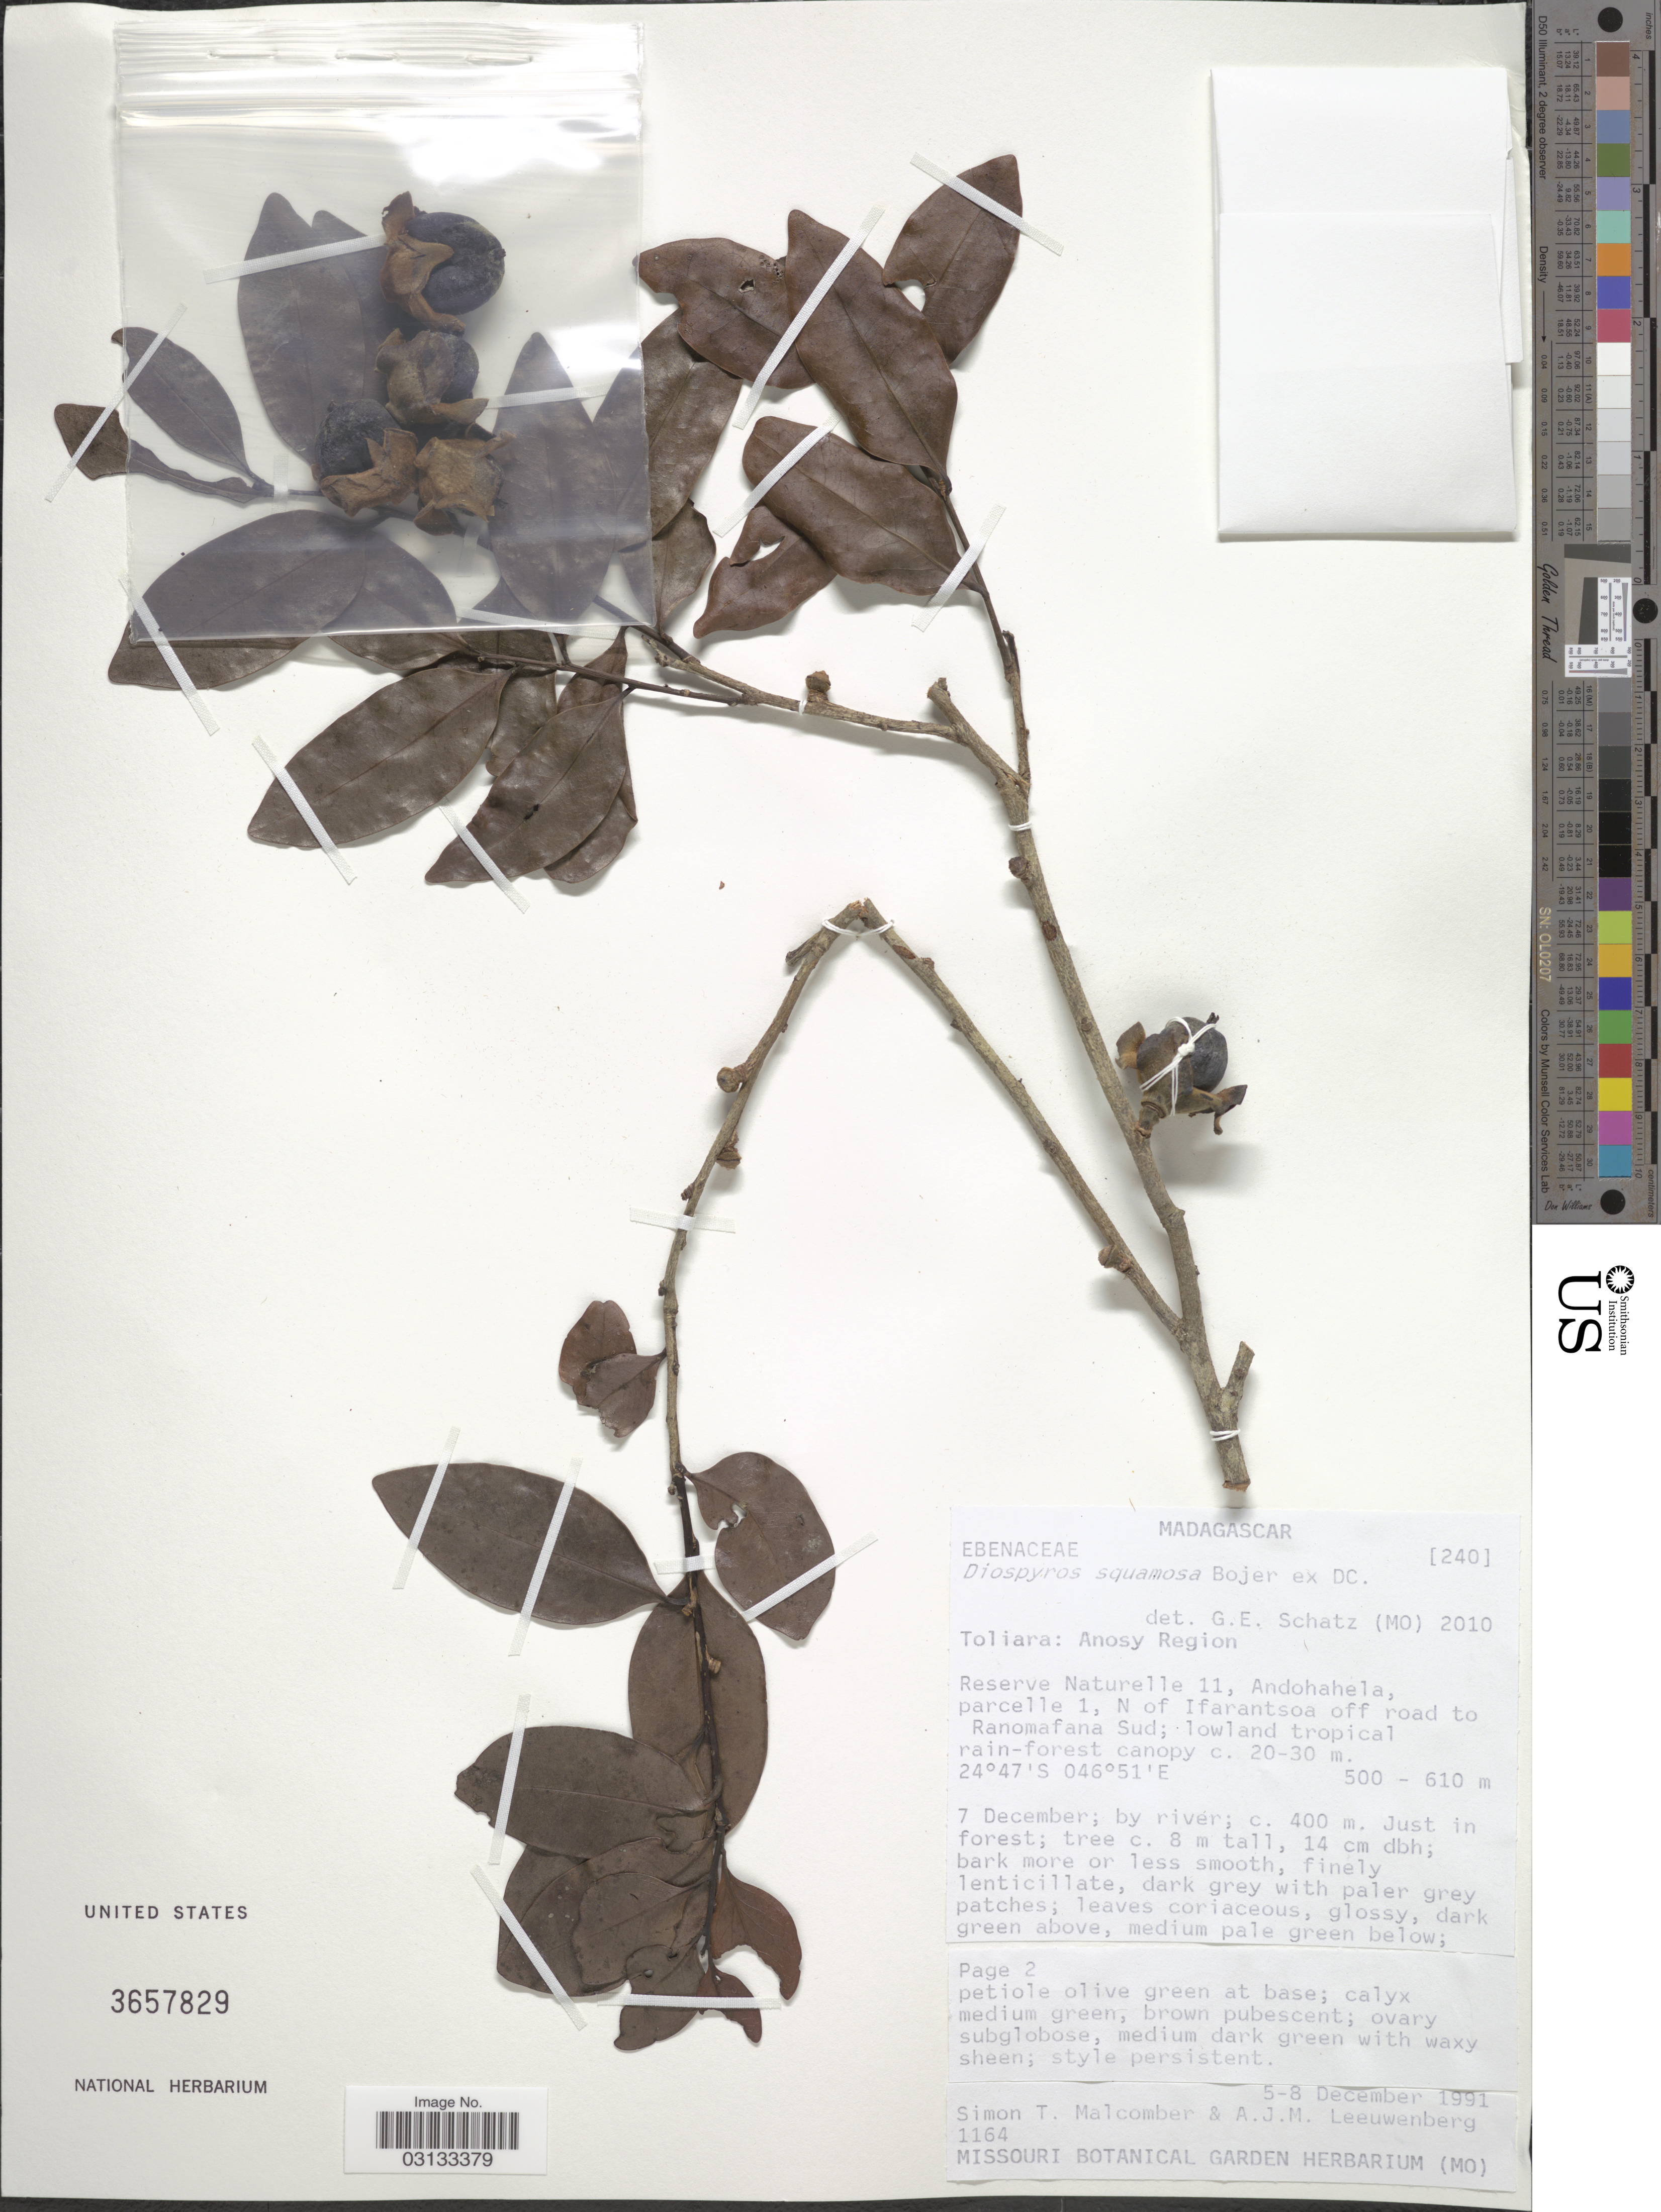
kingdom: Plantae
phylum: Tracheophyta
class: Magnoliopsida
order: Ericales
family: Ebenaceae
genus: Diospyros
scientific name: Diospyros squamosa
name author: Bojer ex A. DC.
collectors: S. T. Malcomber & A. J. M. Leeuwenberg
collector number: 1164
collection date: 1991-12-05/1991-12-08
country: Madagascar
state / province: Anosy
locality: Anosy Region. Reserve Naturelle 11, Andohahela, parcelle 1, N of Ifarantsoa off road to Ranomafana Sud.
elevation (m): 500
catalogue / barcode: US 3657829